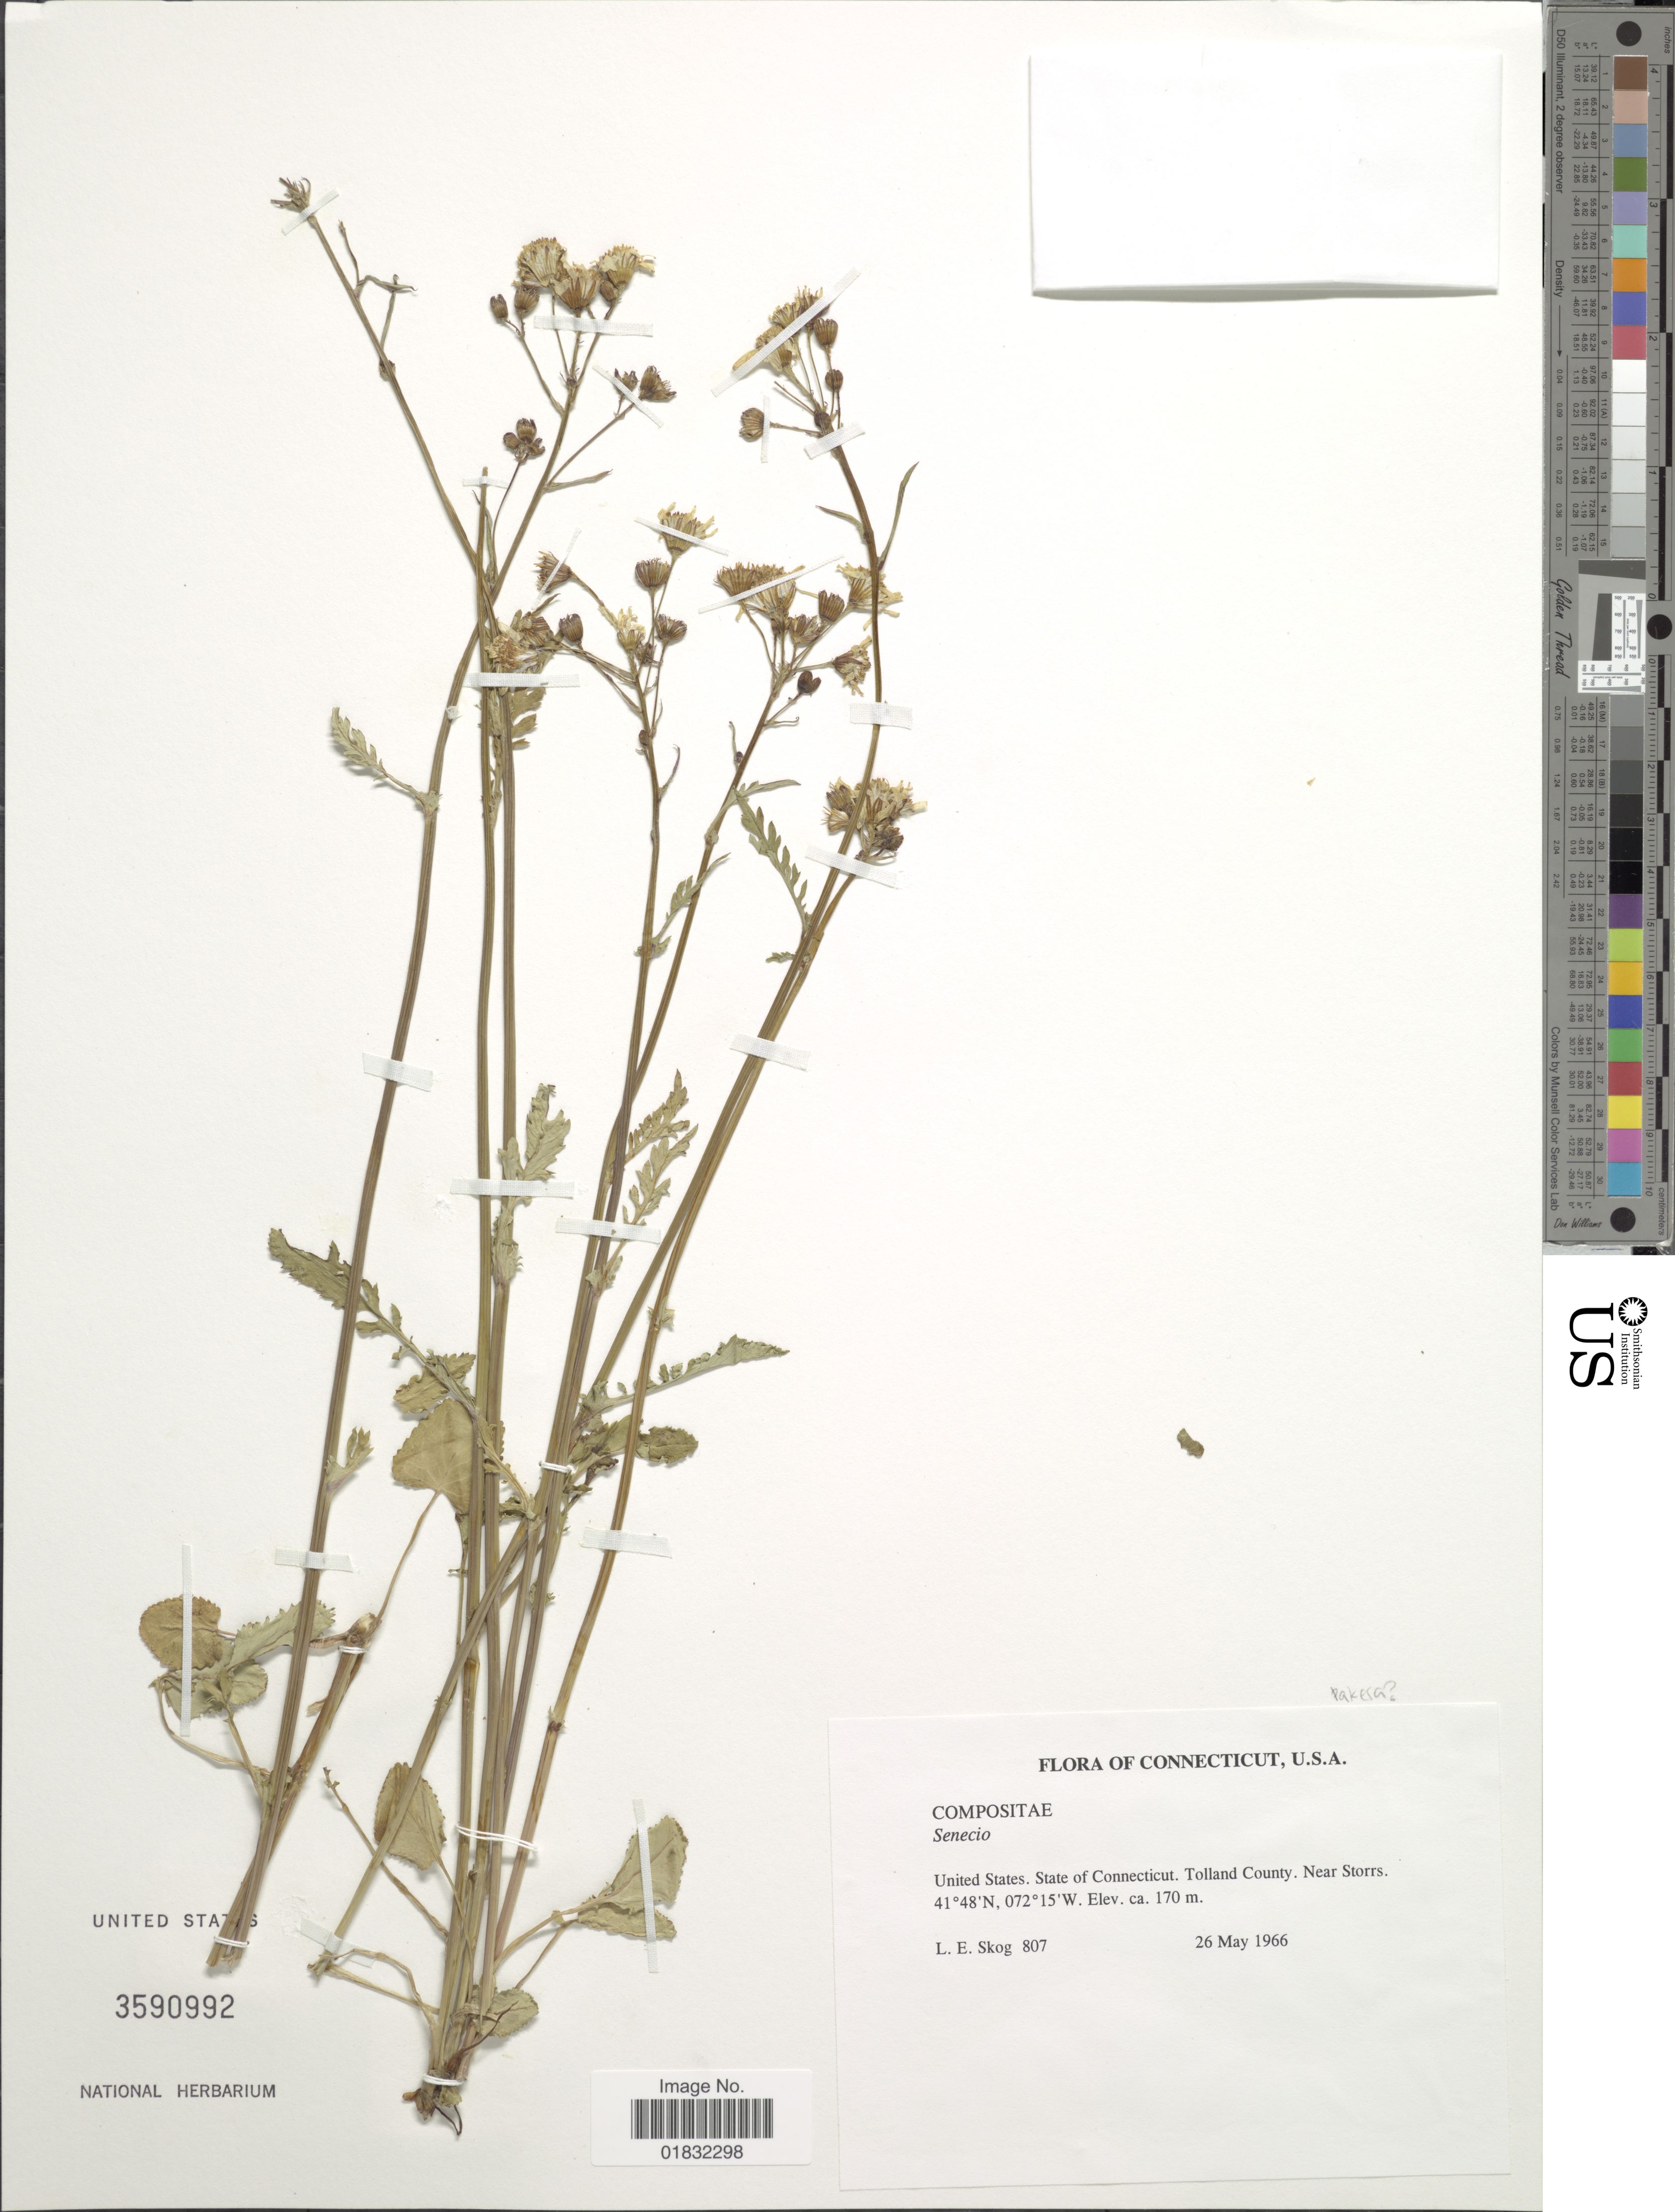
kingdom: Plantae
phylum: Tracheophyta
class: Magnoliopsida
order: Asterales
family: Asteraceae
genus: Packera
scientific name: Packera sp.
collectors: L. E. Skog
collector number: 807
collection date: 1966-05-26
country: United States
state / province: Connecticut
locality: Tolland County. Near Storrs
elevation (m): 170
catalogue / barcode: US 3590992